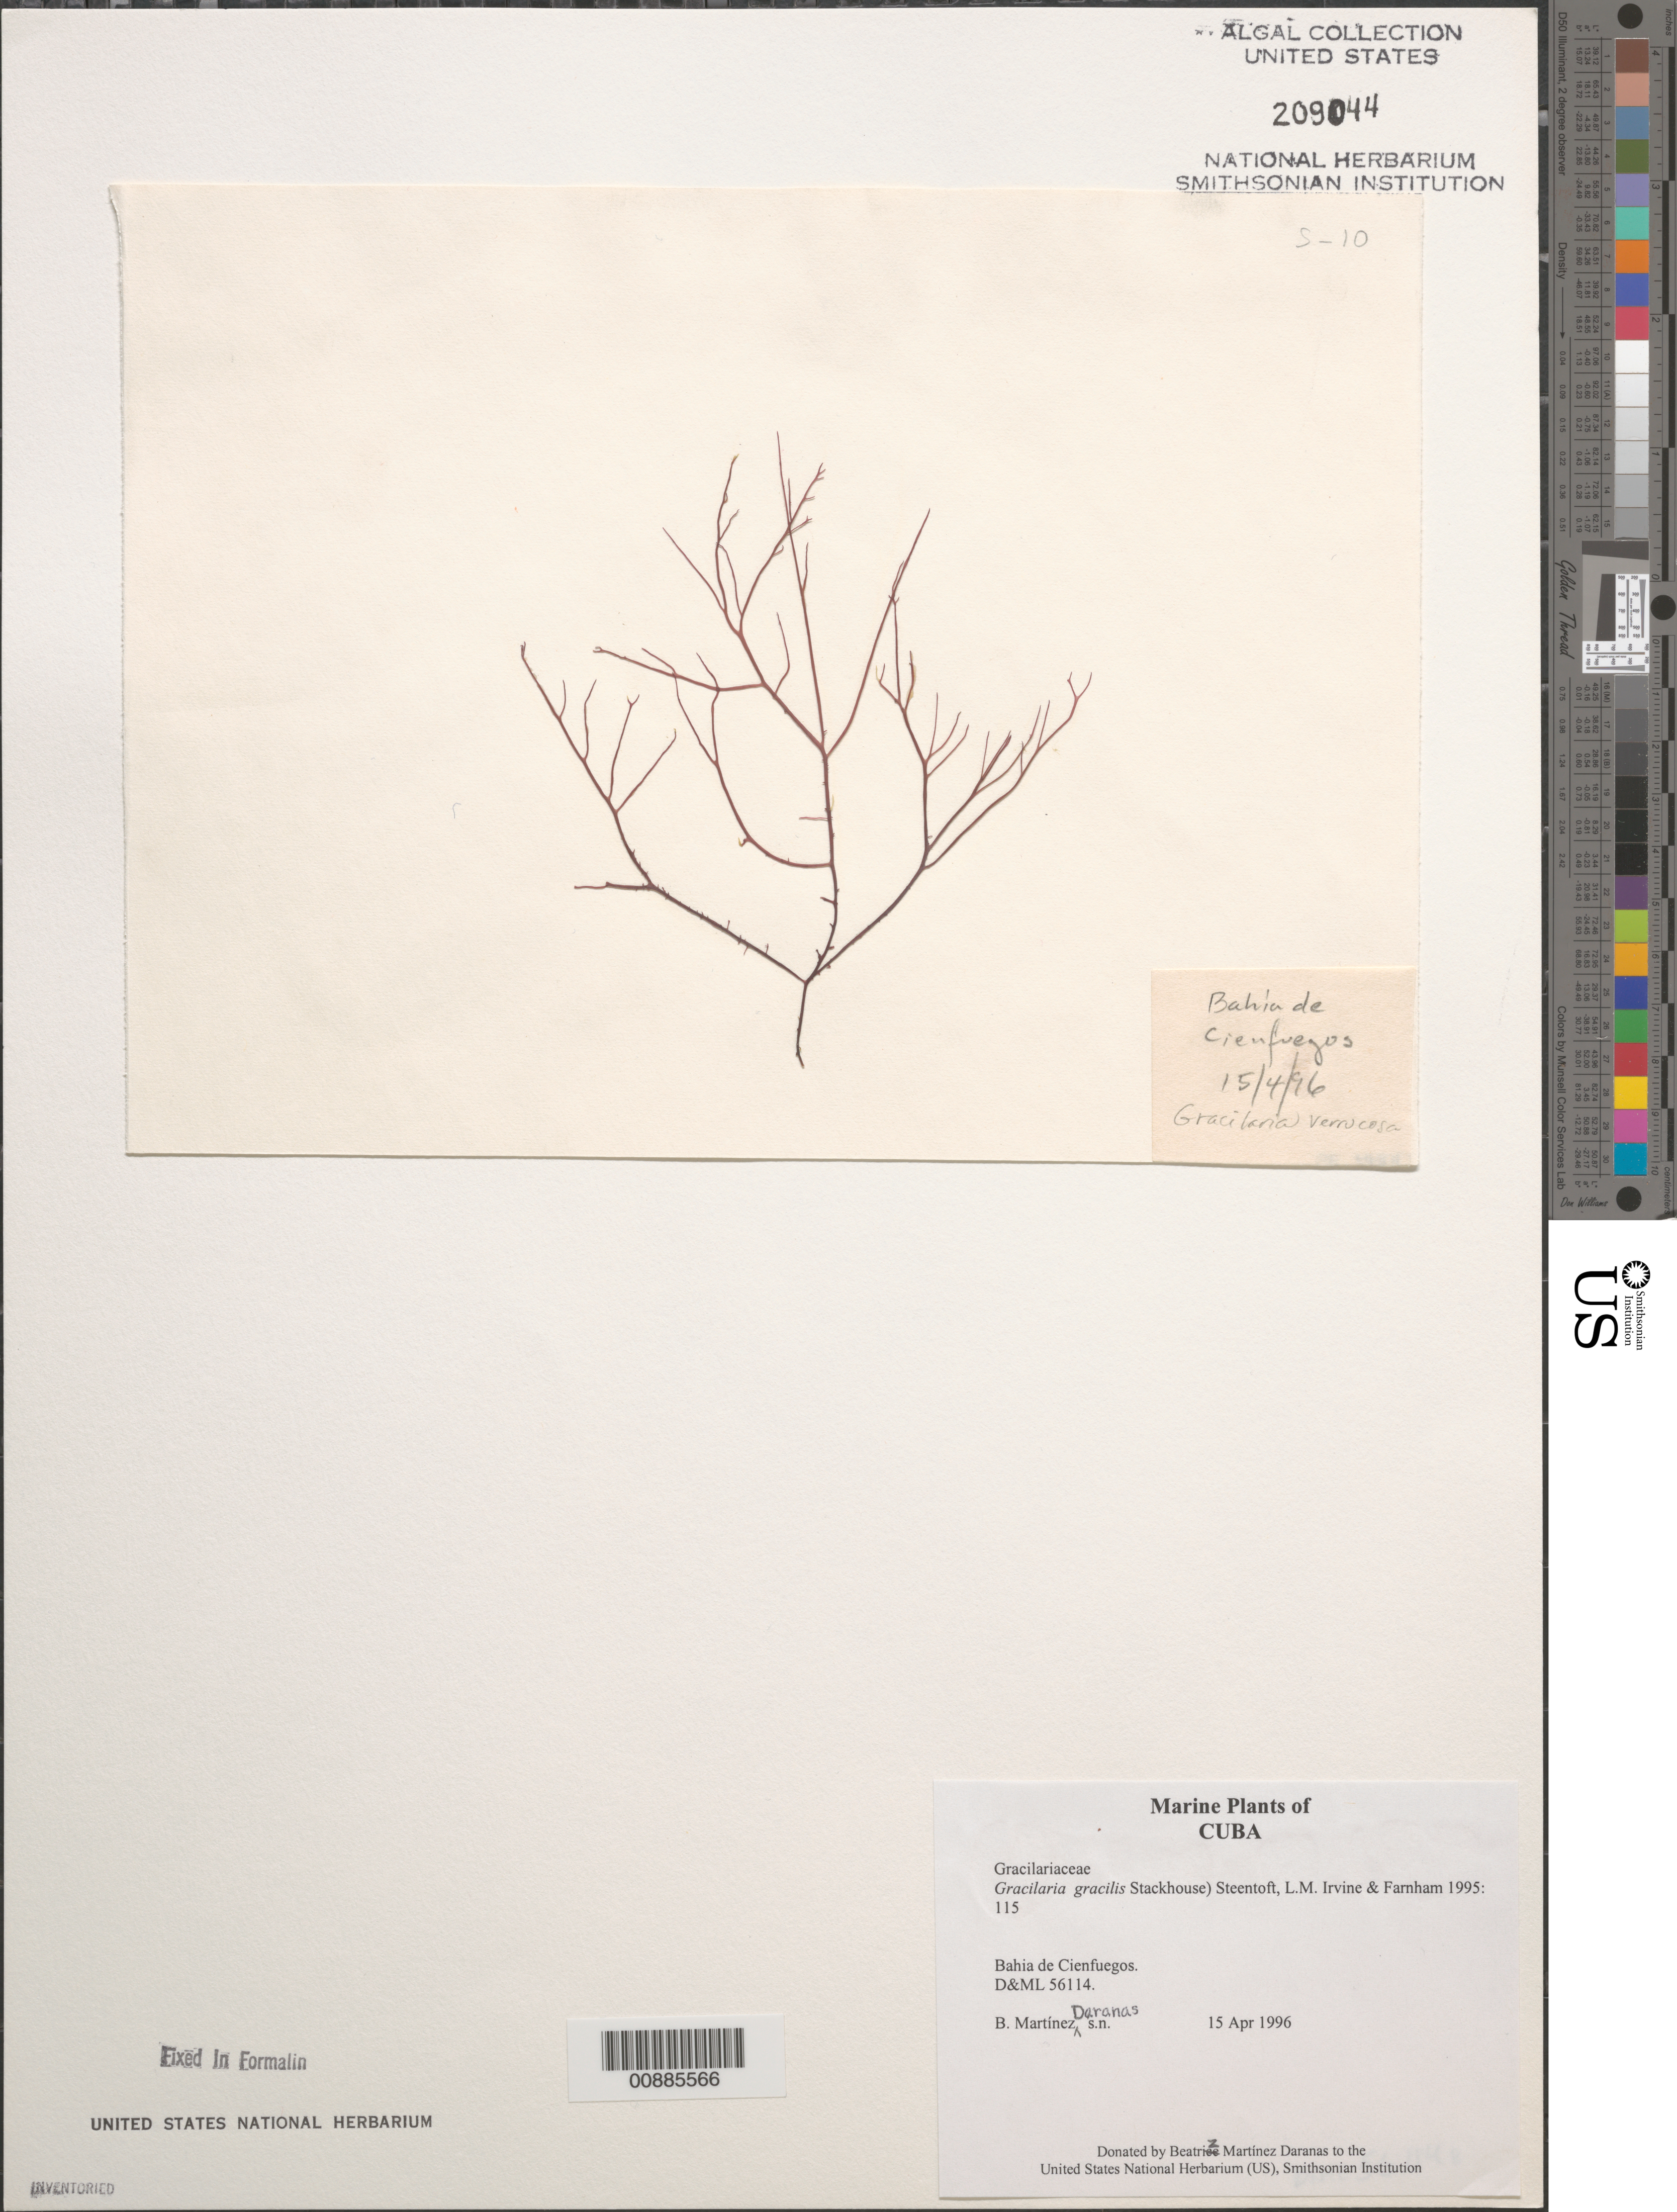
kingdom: Plantae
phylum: Rhodophyta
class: Florideophyceae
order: Gracilariales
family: Gracilariaceae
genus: Gracilaria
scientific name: Gracilaria gracilis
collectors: B. Martinez Daranas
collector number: D&ML 56114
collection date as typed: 15 Apr 1996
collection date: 1996-04-15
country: Cuba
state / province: Cienfuegos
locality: Bahia de Cienfuegos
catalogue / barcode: US 209044